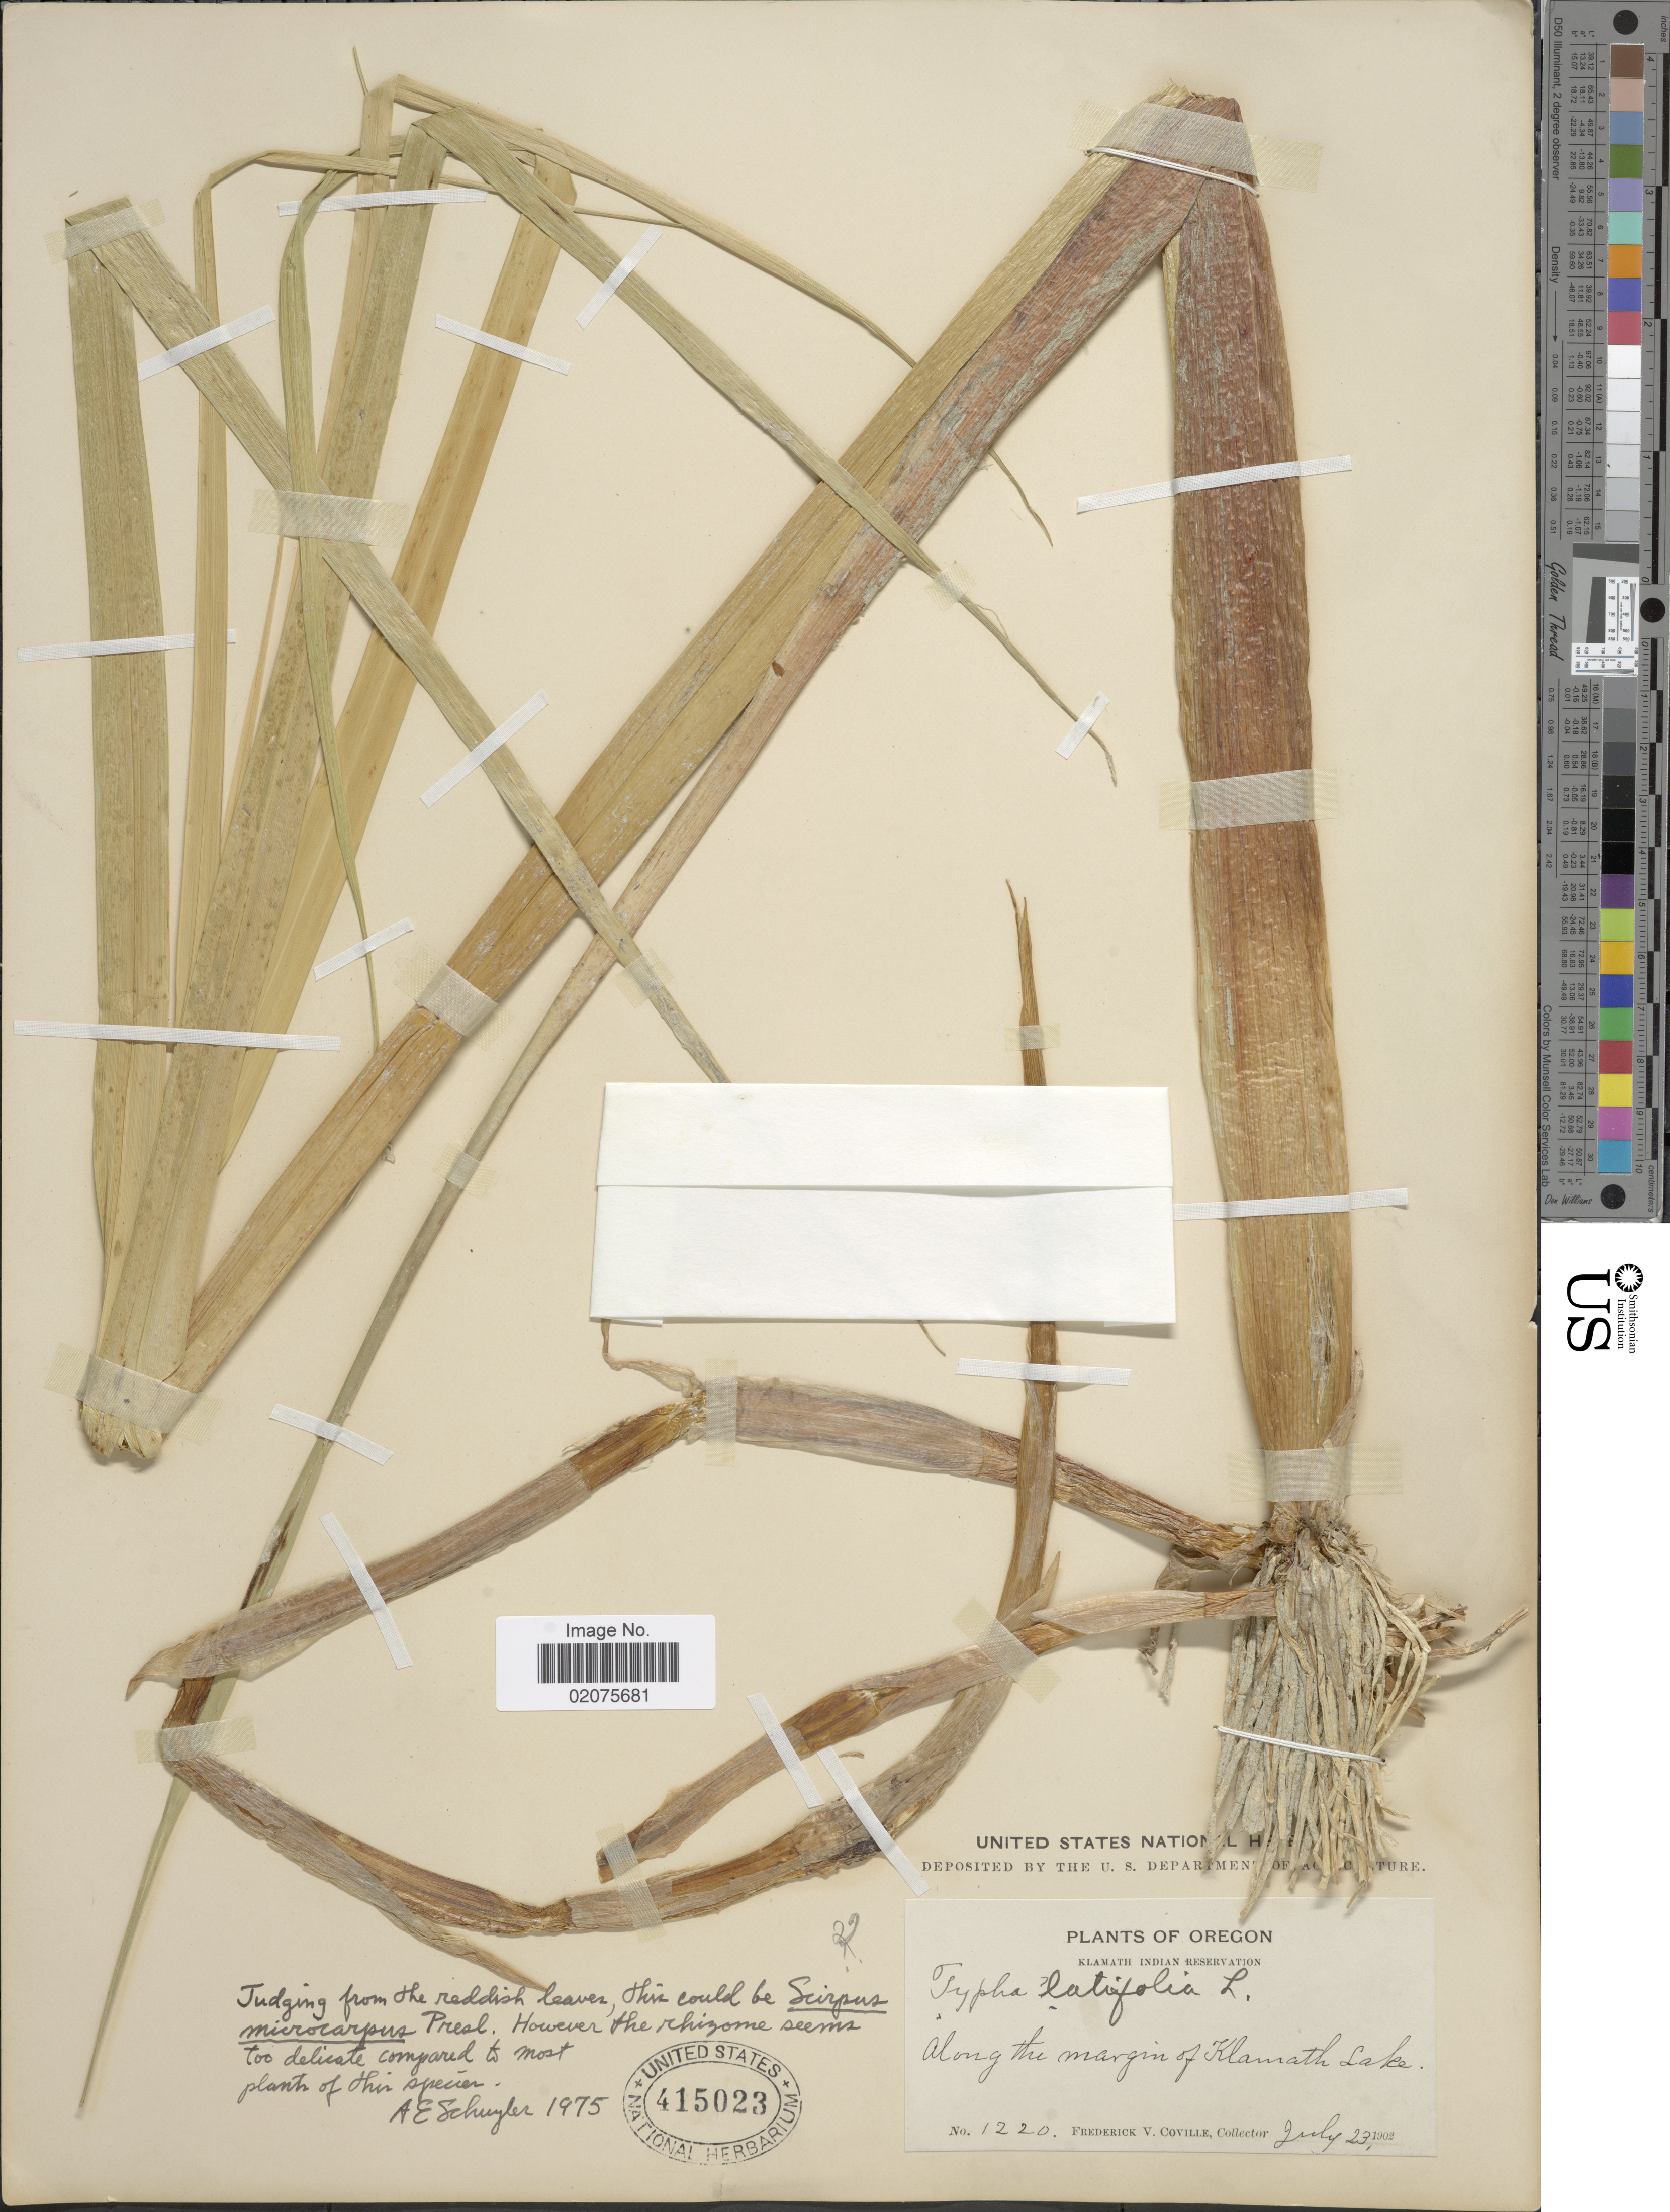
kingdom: Plantae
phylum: Tracheophyta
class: Liliopsida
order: Poales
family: Cyperaceae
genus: Scirpus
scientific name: Scirpus microcarpus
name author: J. Presl & C. Presl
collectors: F. V. Coville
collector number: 1220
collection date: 1902-07-23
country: United States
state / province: Oregon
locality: Klamath indian Reservation. Along the margin of Klamath Lake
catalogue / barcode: US 415023